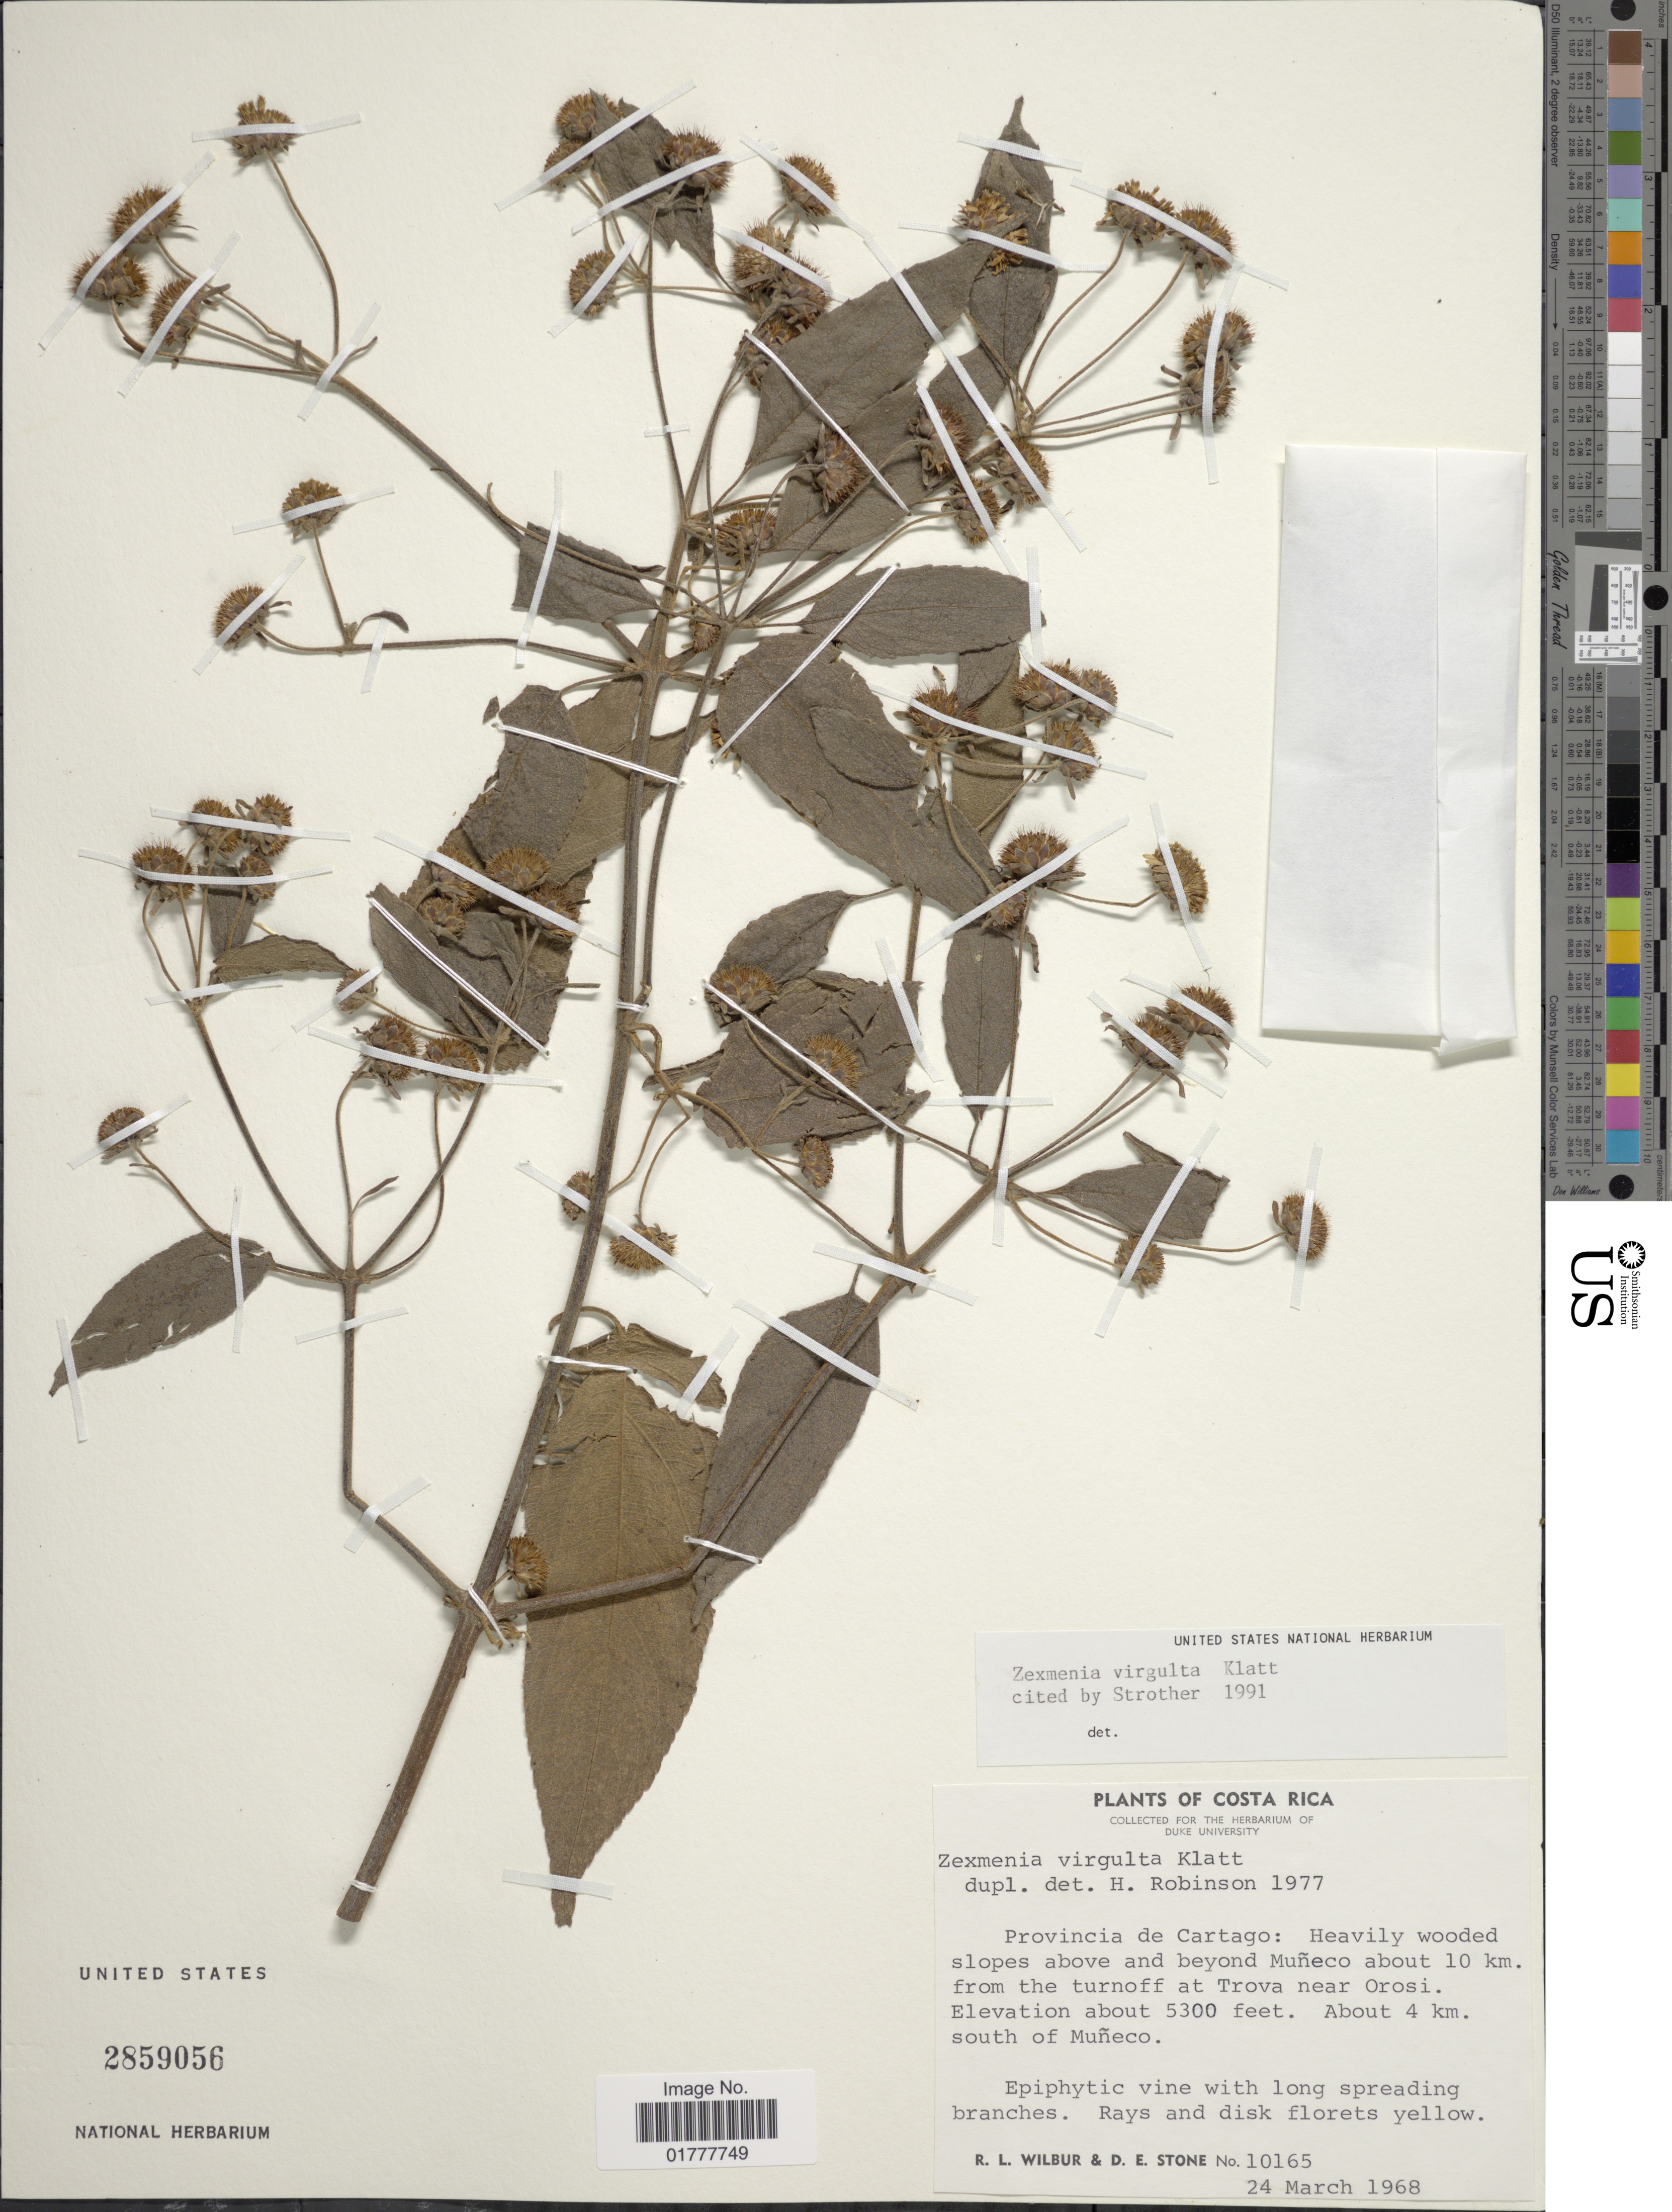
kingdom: Plantae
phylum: Tracheophyta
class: Magnoliopsida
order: Asterales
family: Asteraceae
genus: Zexmenia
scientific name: Zexmenia virgulta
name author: Klatt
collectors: R. L. Wilbur & D. E. Stone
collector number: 10165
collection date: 1968-03-24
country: Costa Rica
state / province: Cartago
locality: Provincia de Cartago: Heavily wooded slope above and beyond Muneco about 10 km. from the turnoff at Trova near Orosi., About 4 km south of Muneco.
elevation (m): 1615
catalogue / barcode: US 2859056